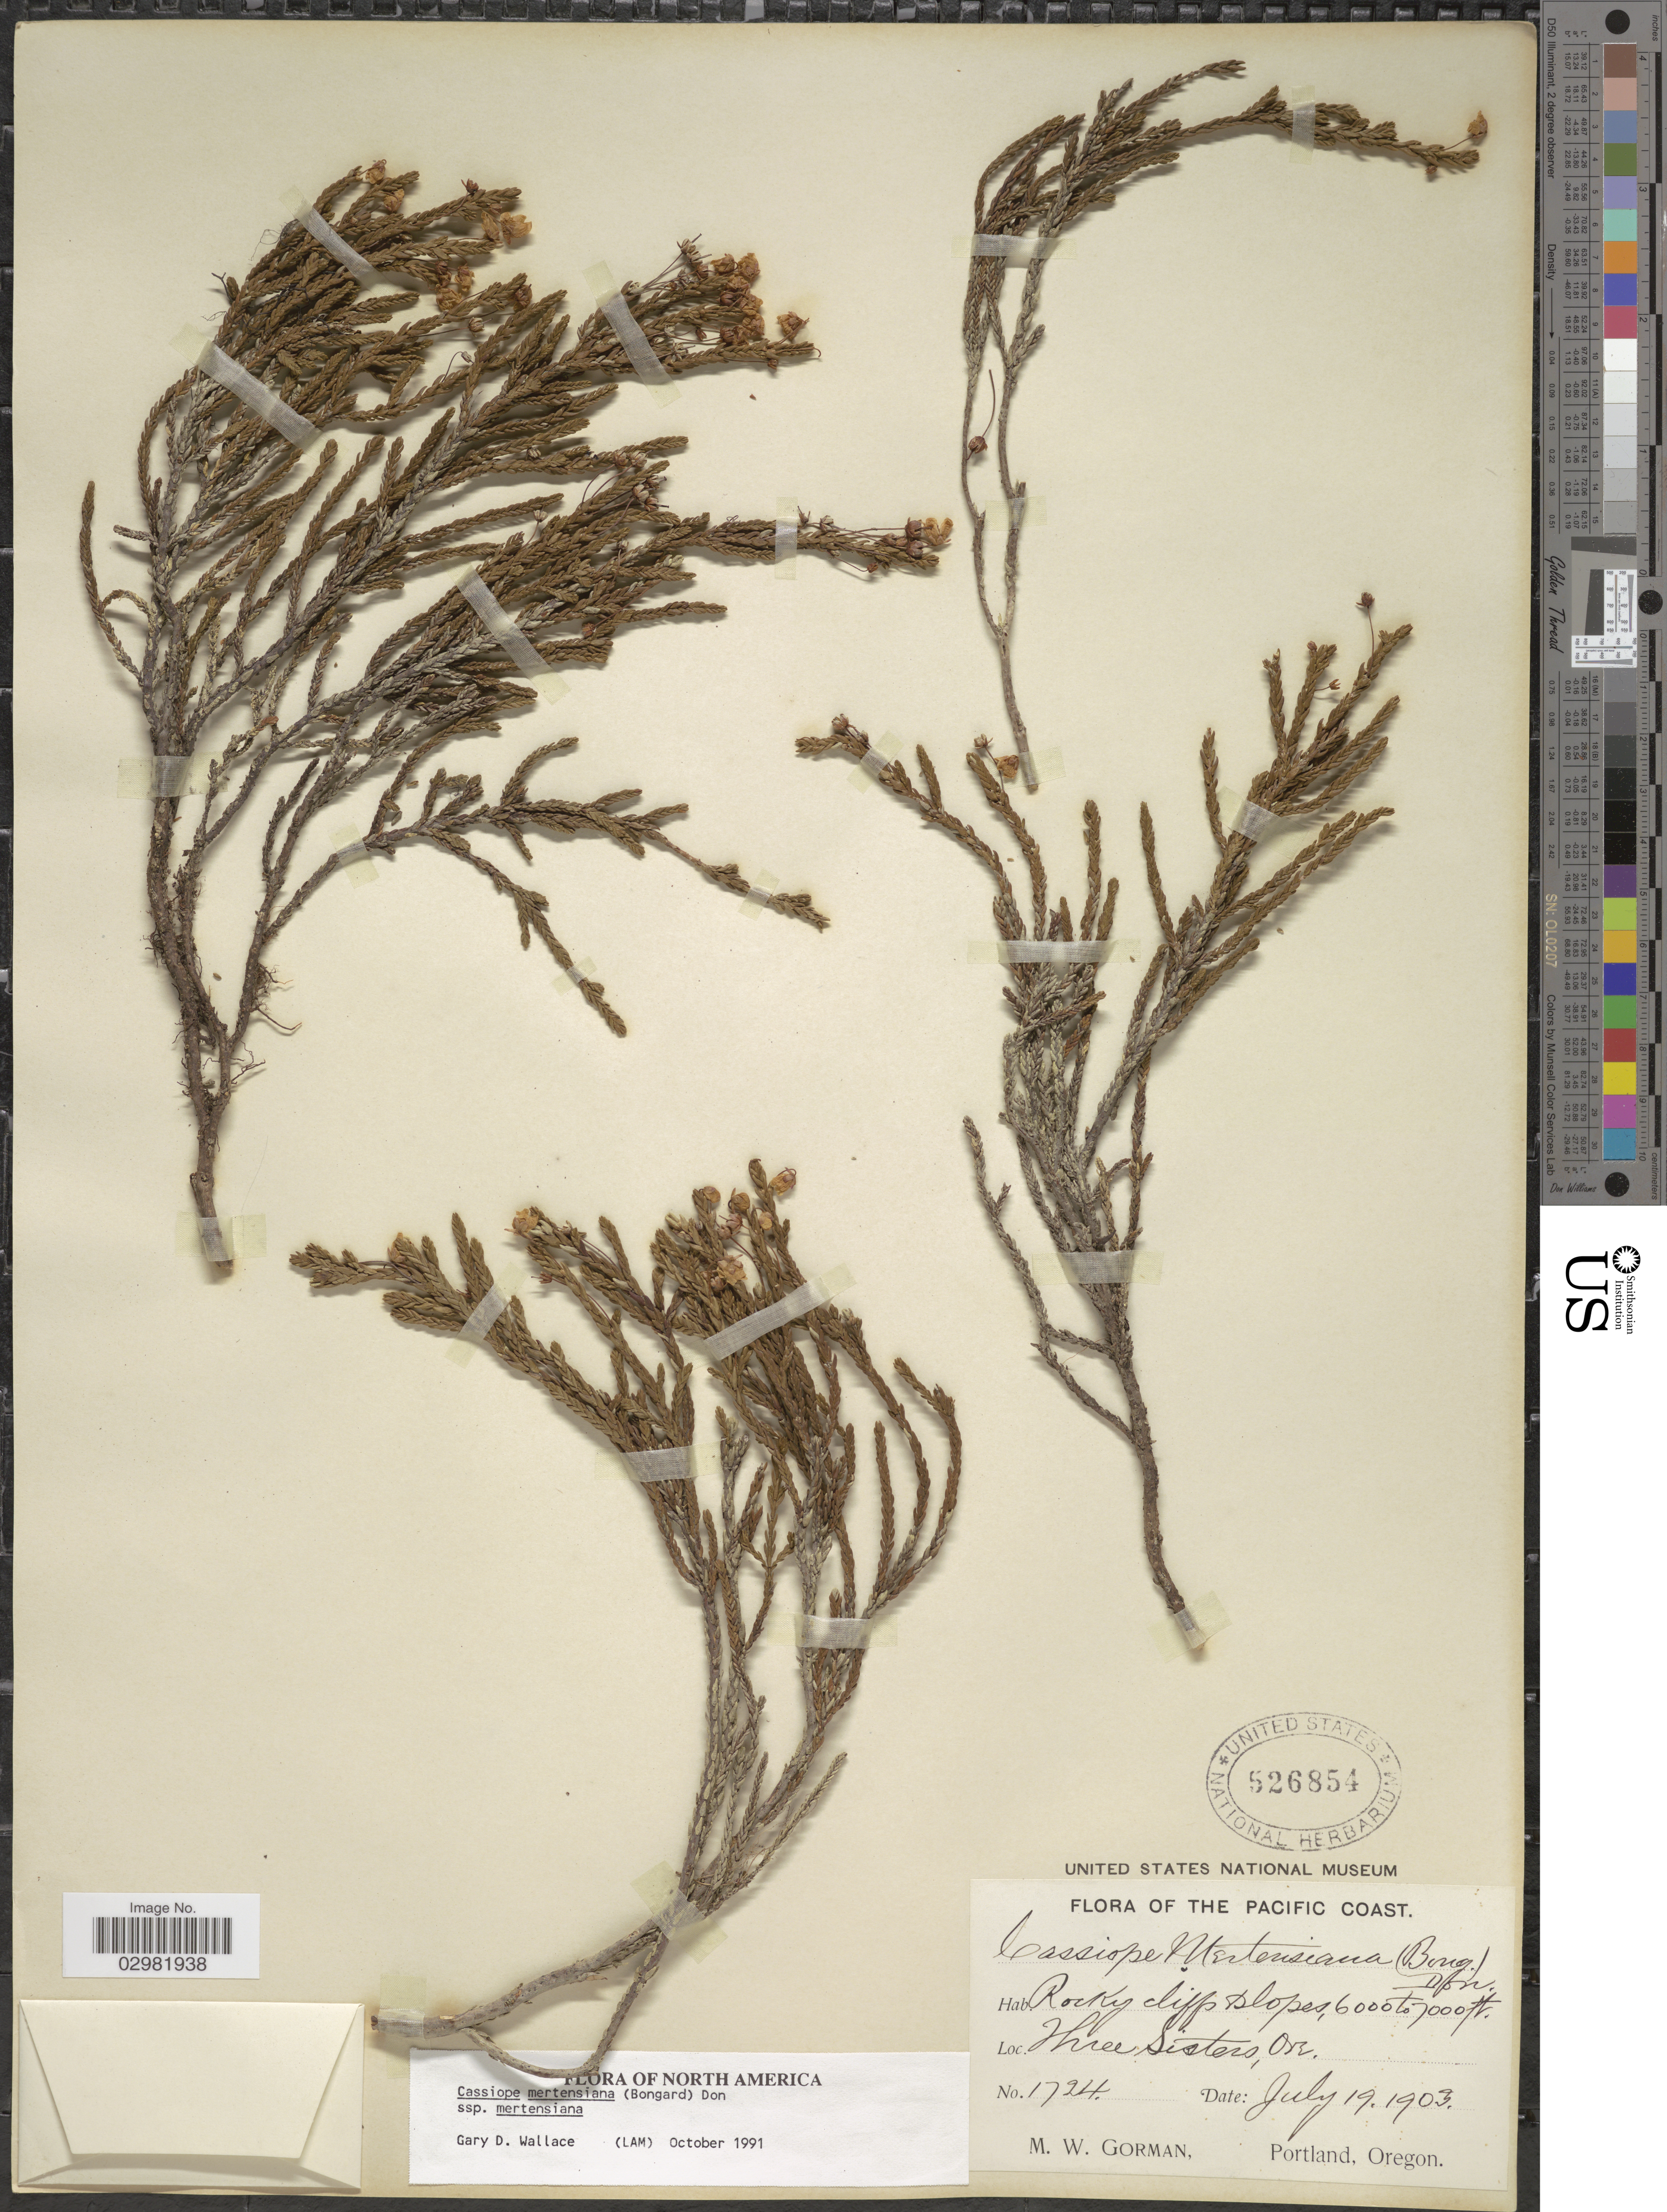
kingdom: Plantae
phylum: Tracheophyta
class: Magnoliopsida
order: Ericales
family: Ericaceae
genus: Cassiope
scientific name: Cassiope mertensiana subsp. mertensiana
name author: (Bong.) G. Don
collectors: M. W. Gorman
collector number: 1724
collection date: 1903-07-19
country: United States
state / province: Oregon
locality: The Pacific Coast, Three Sisters.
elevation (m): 1829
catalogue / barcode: US 526854